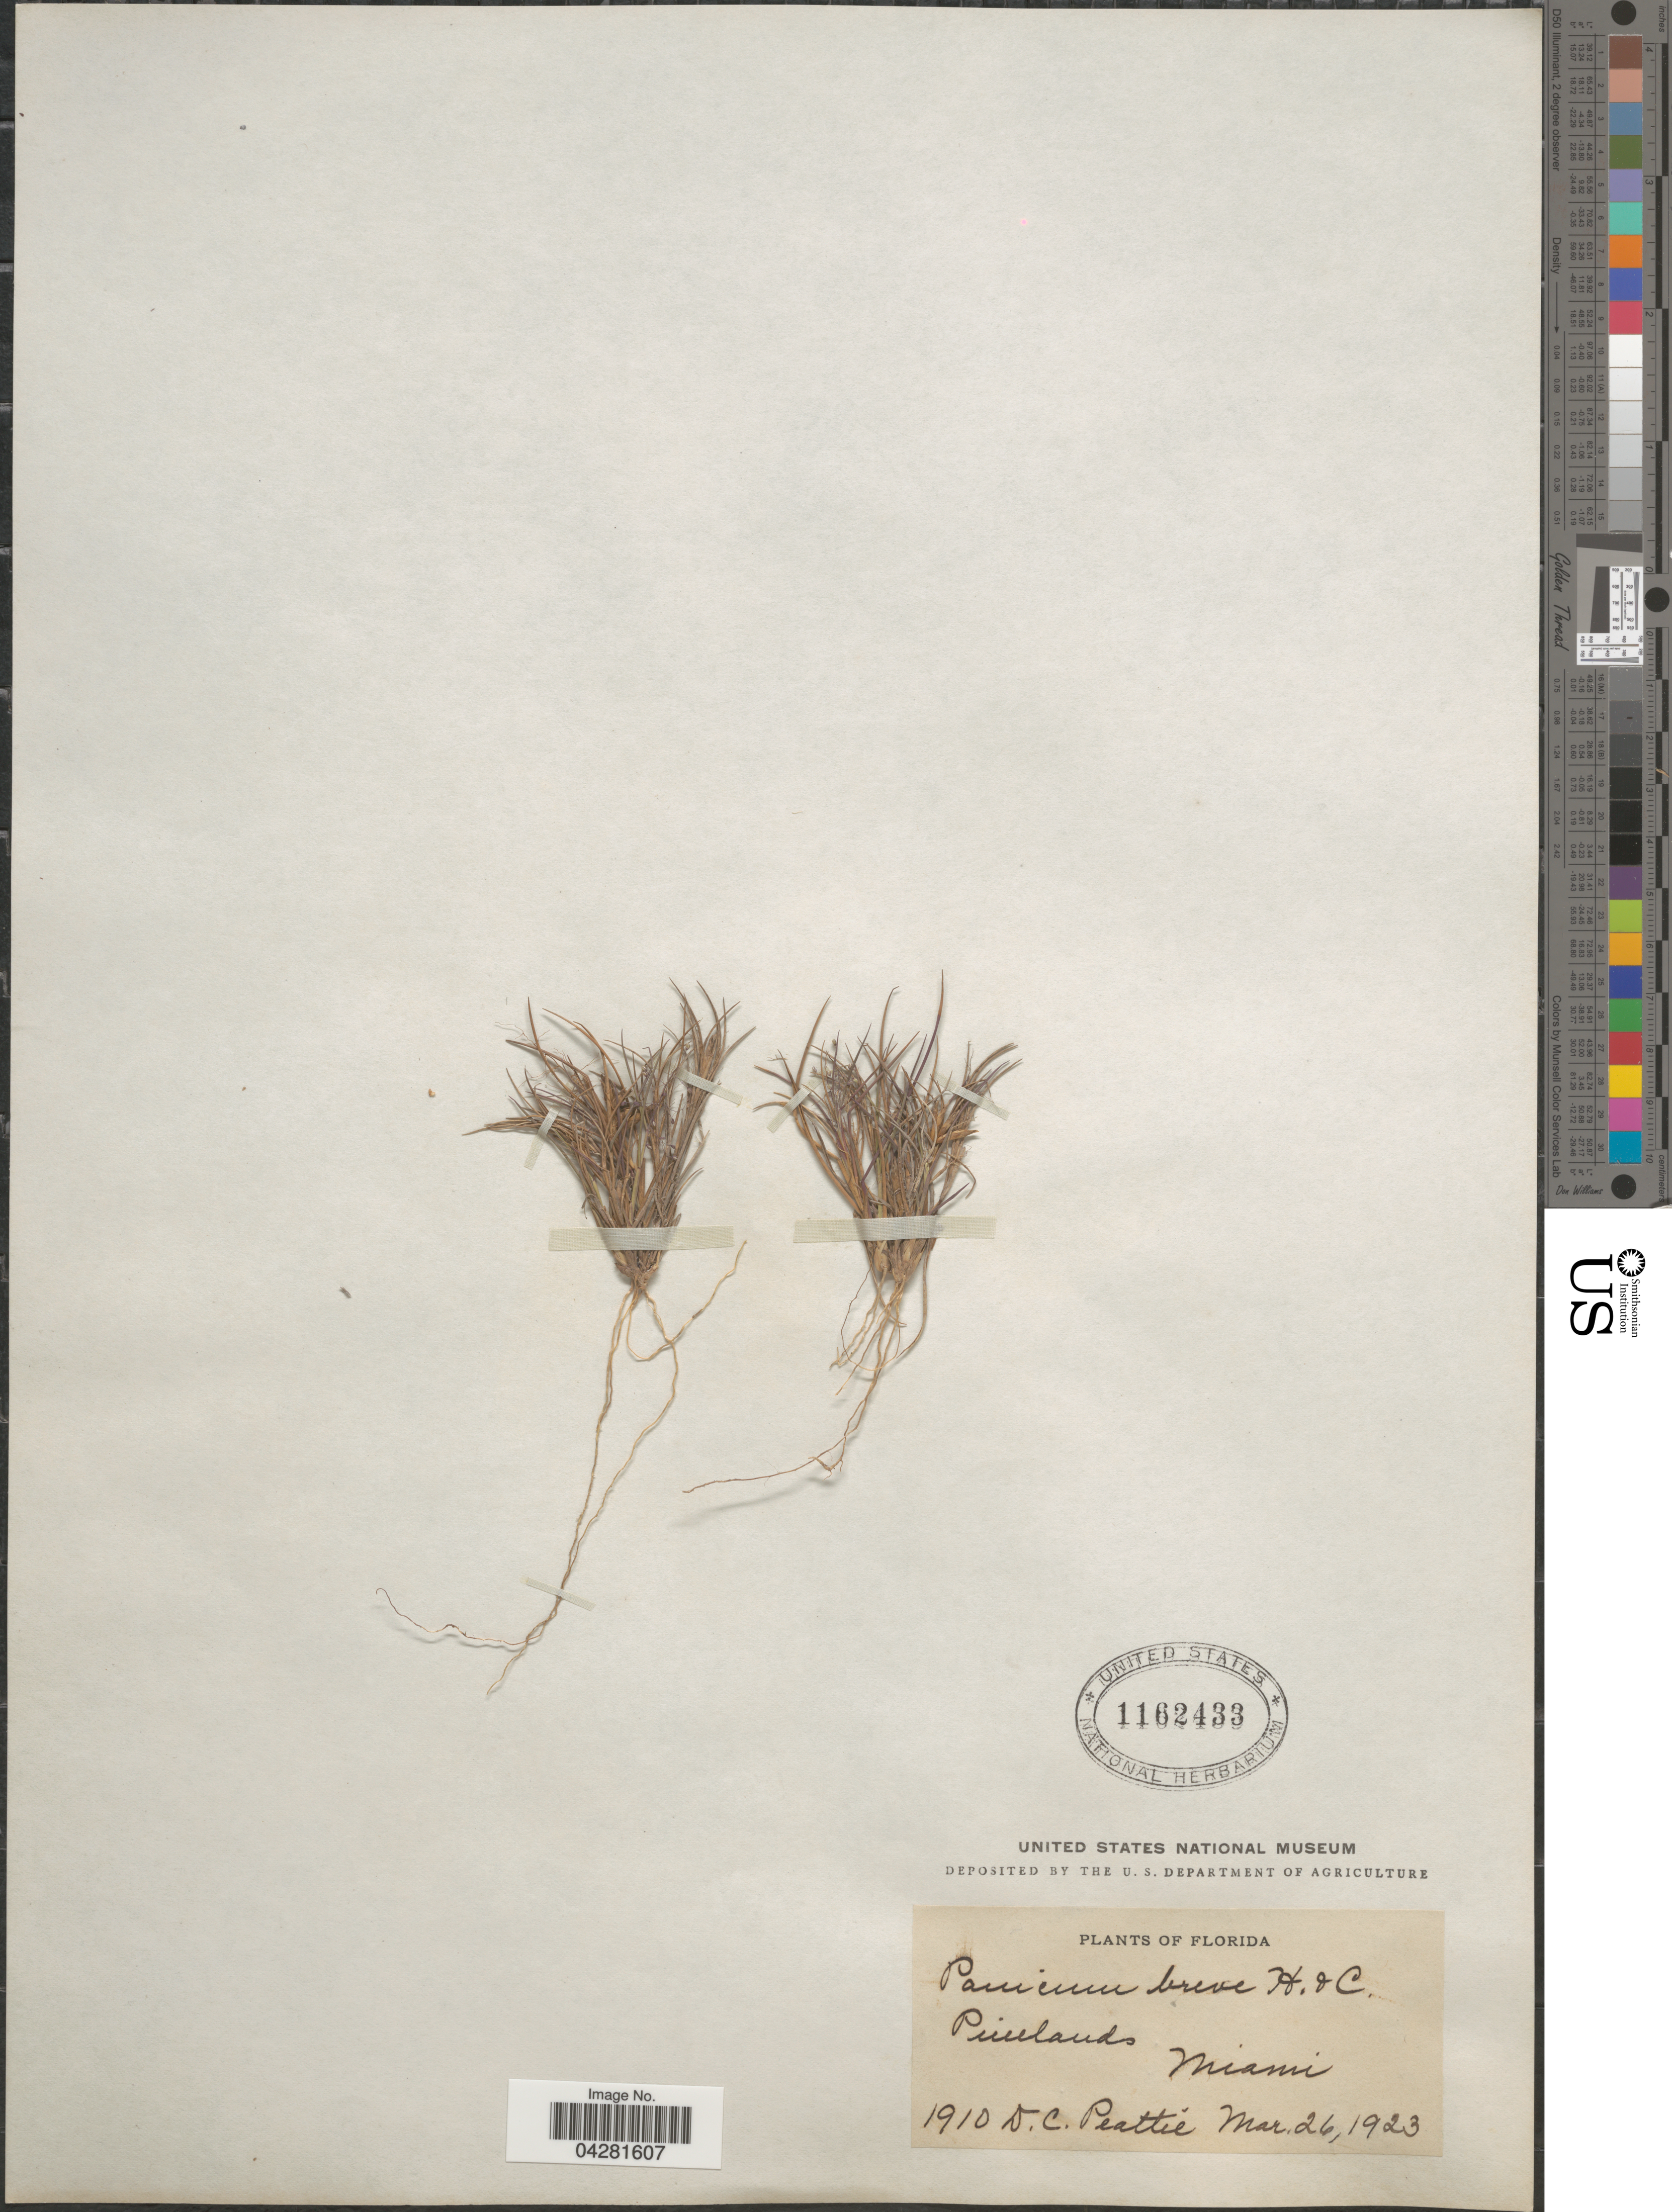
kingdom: Plantae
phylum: Tracheophyta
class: Liliopsida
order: Poales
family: Poaceae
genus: Dichanthelium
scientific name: Dichanthelium ensifolium var. breve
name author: (Hitchc. & Chase) B.F. Hansen & Wunderlin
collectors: D. Peattie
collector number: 1910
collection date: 1923-03-26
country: United States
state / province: Florida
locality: Pinelands, Miami.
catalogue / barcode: US 1162433